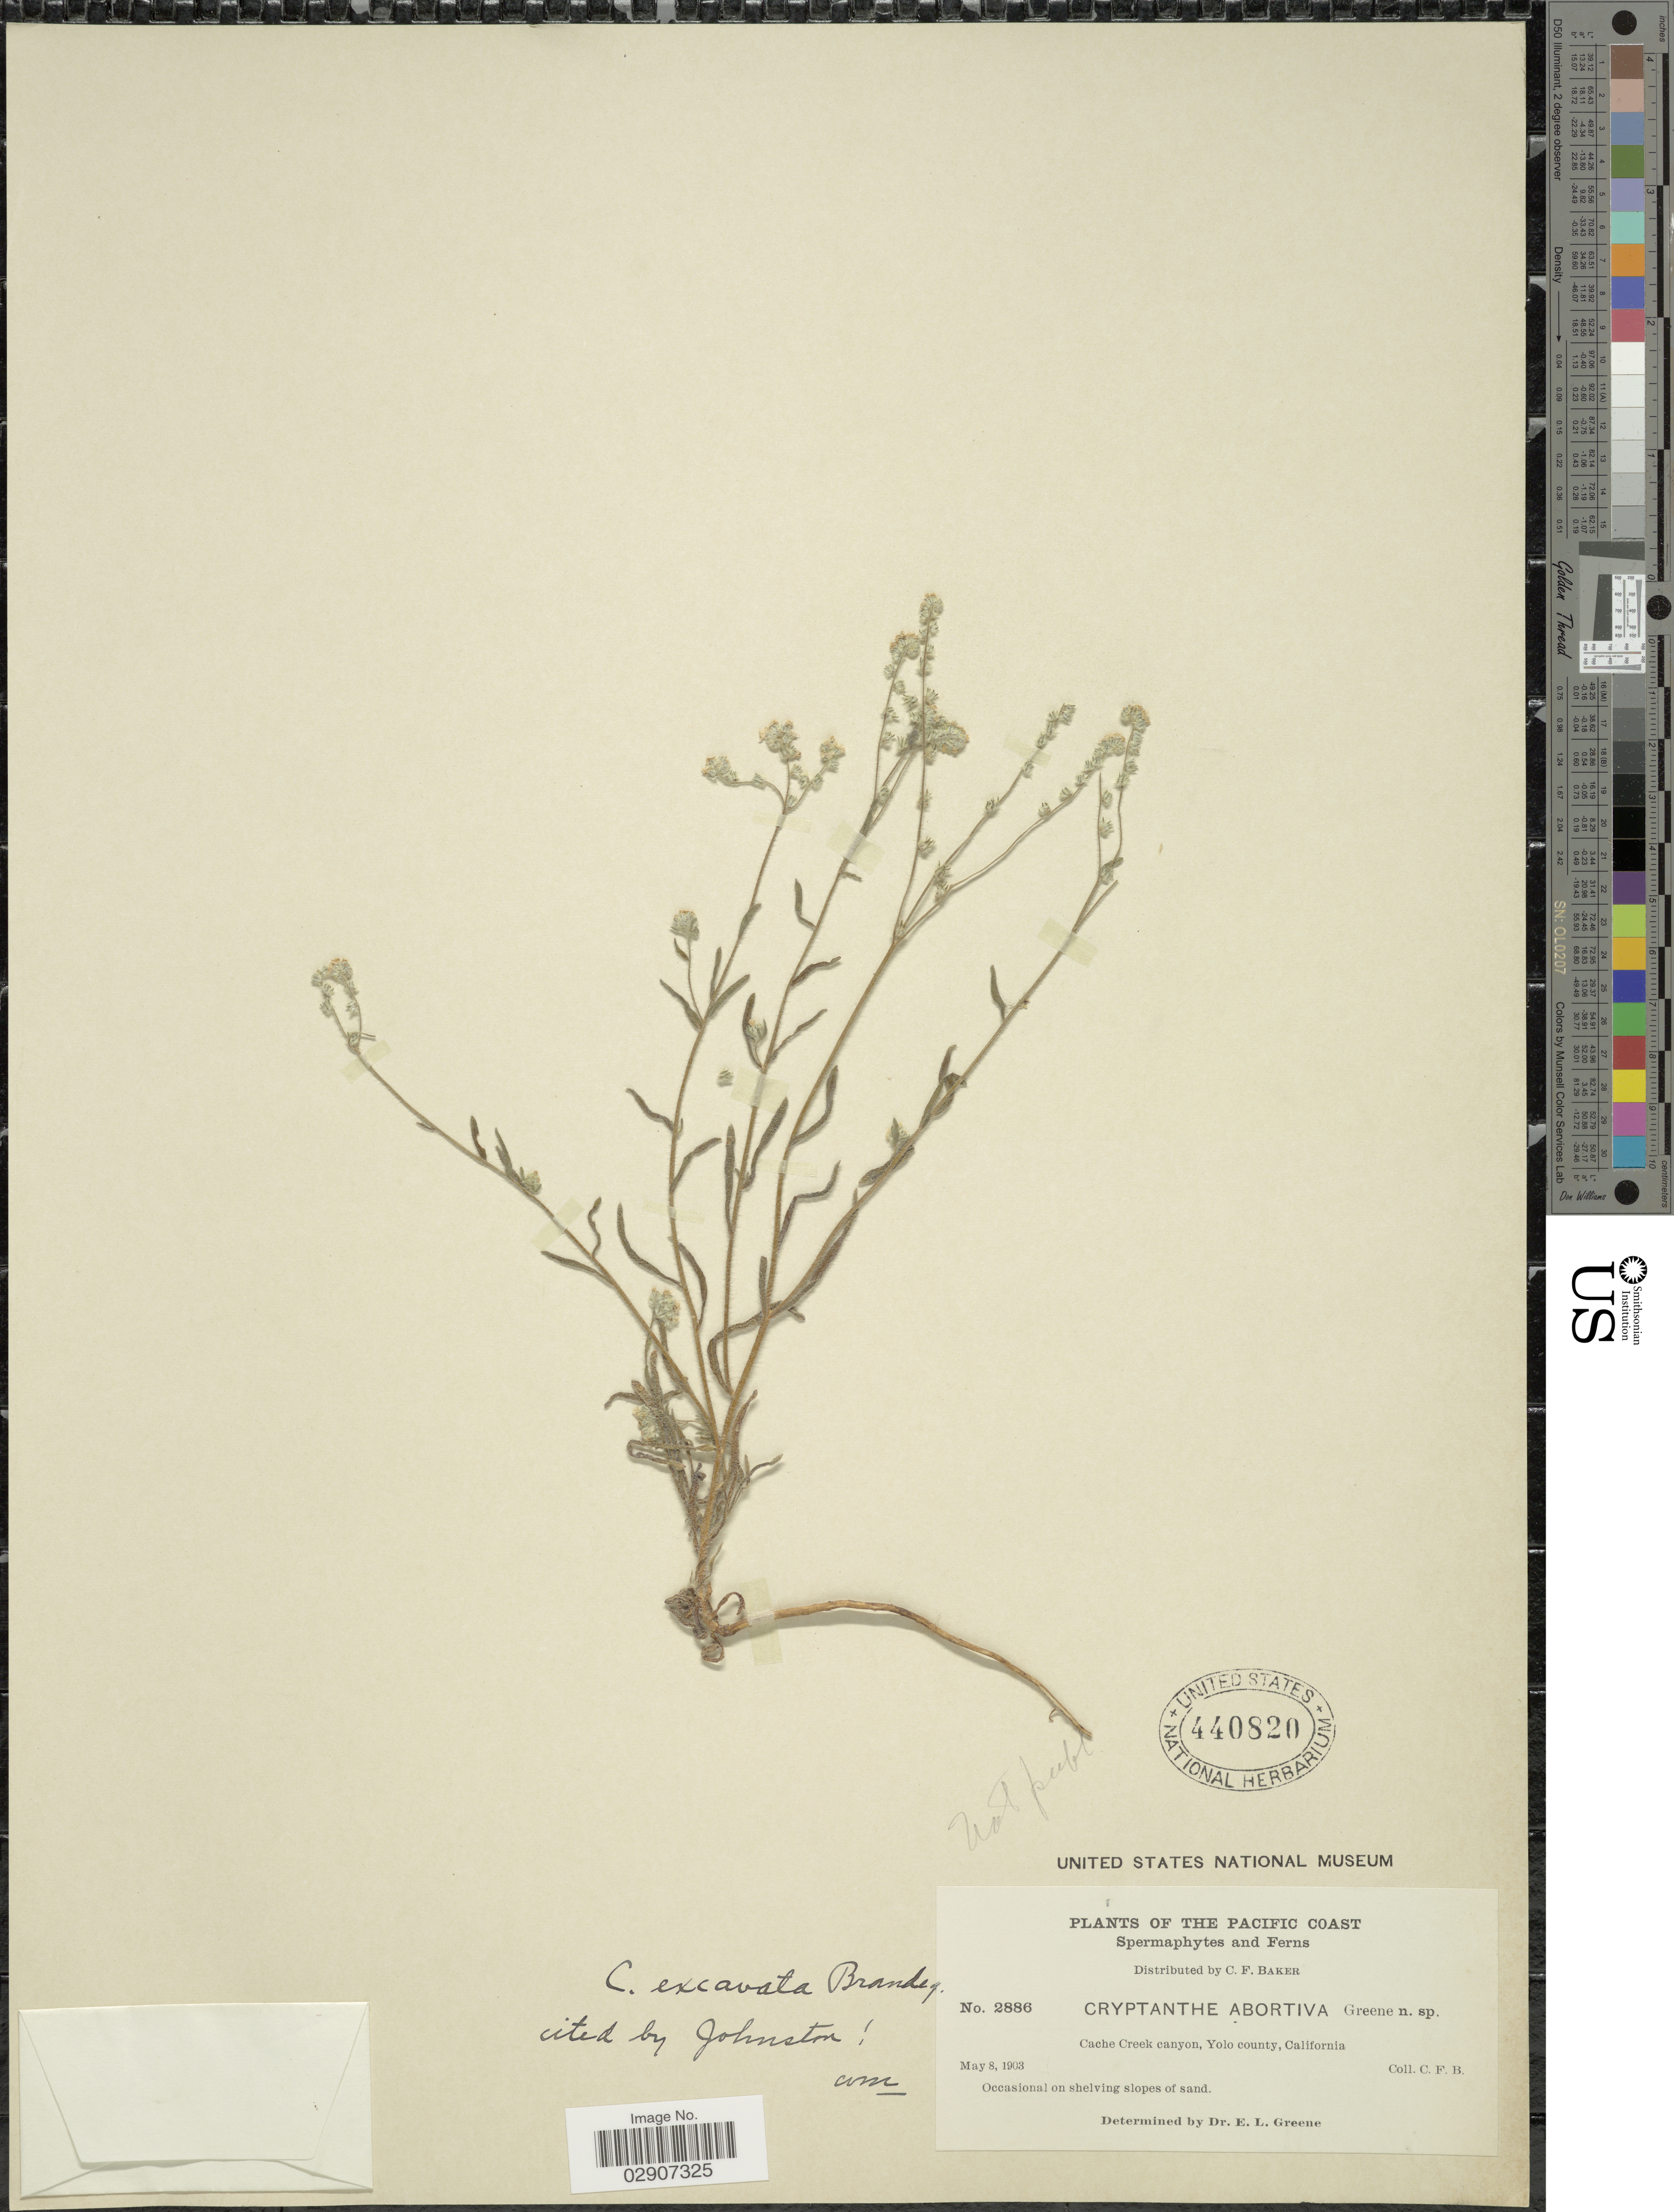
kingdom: Plantae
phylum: Tracheophyta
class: Magnoliopsida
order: Boraginales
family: Boraginaceae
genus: Cryptantha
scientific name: Cryptantha excavata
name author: Brandegee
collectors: C. F. Baker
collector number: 2886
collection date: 1903-05-08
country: United States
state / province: California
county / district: Yolo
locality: The Pacific Coast, Cache Creek canyon, Yolo county.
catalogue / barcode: US 440820